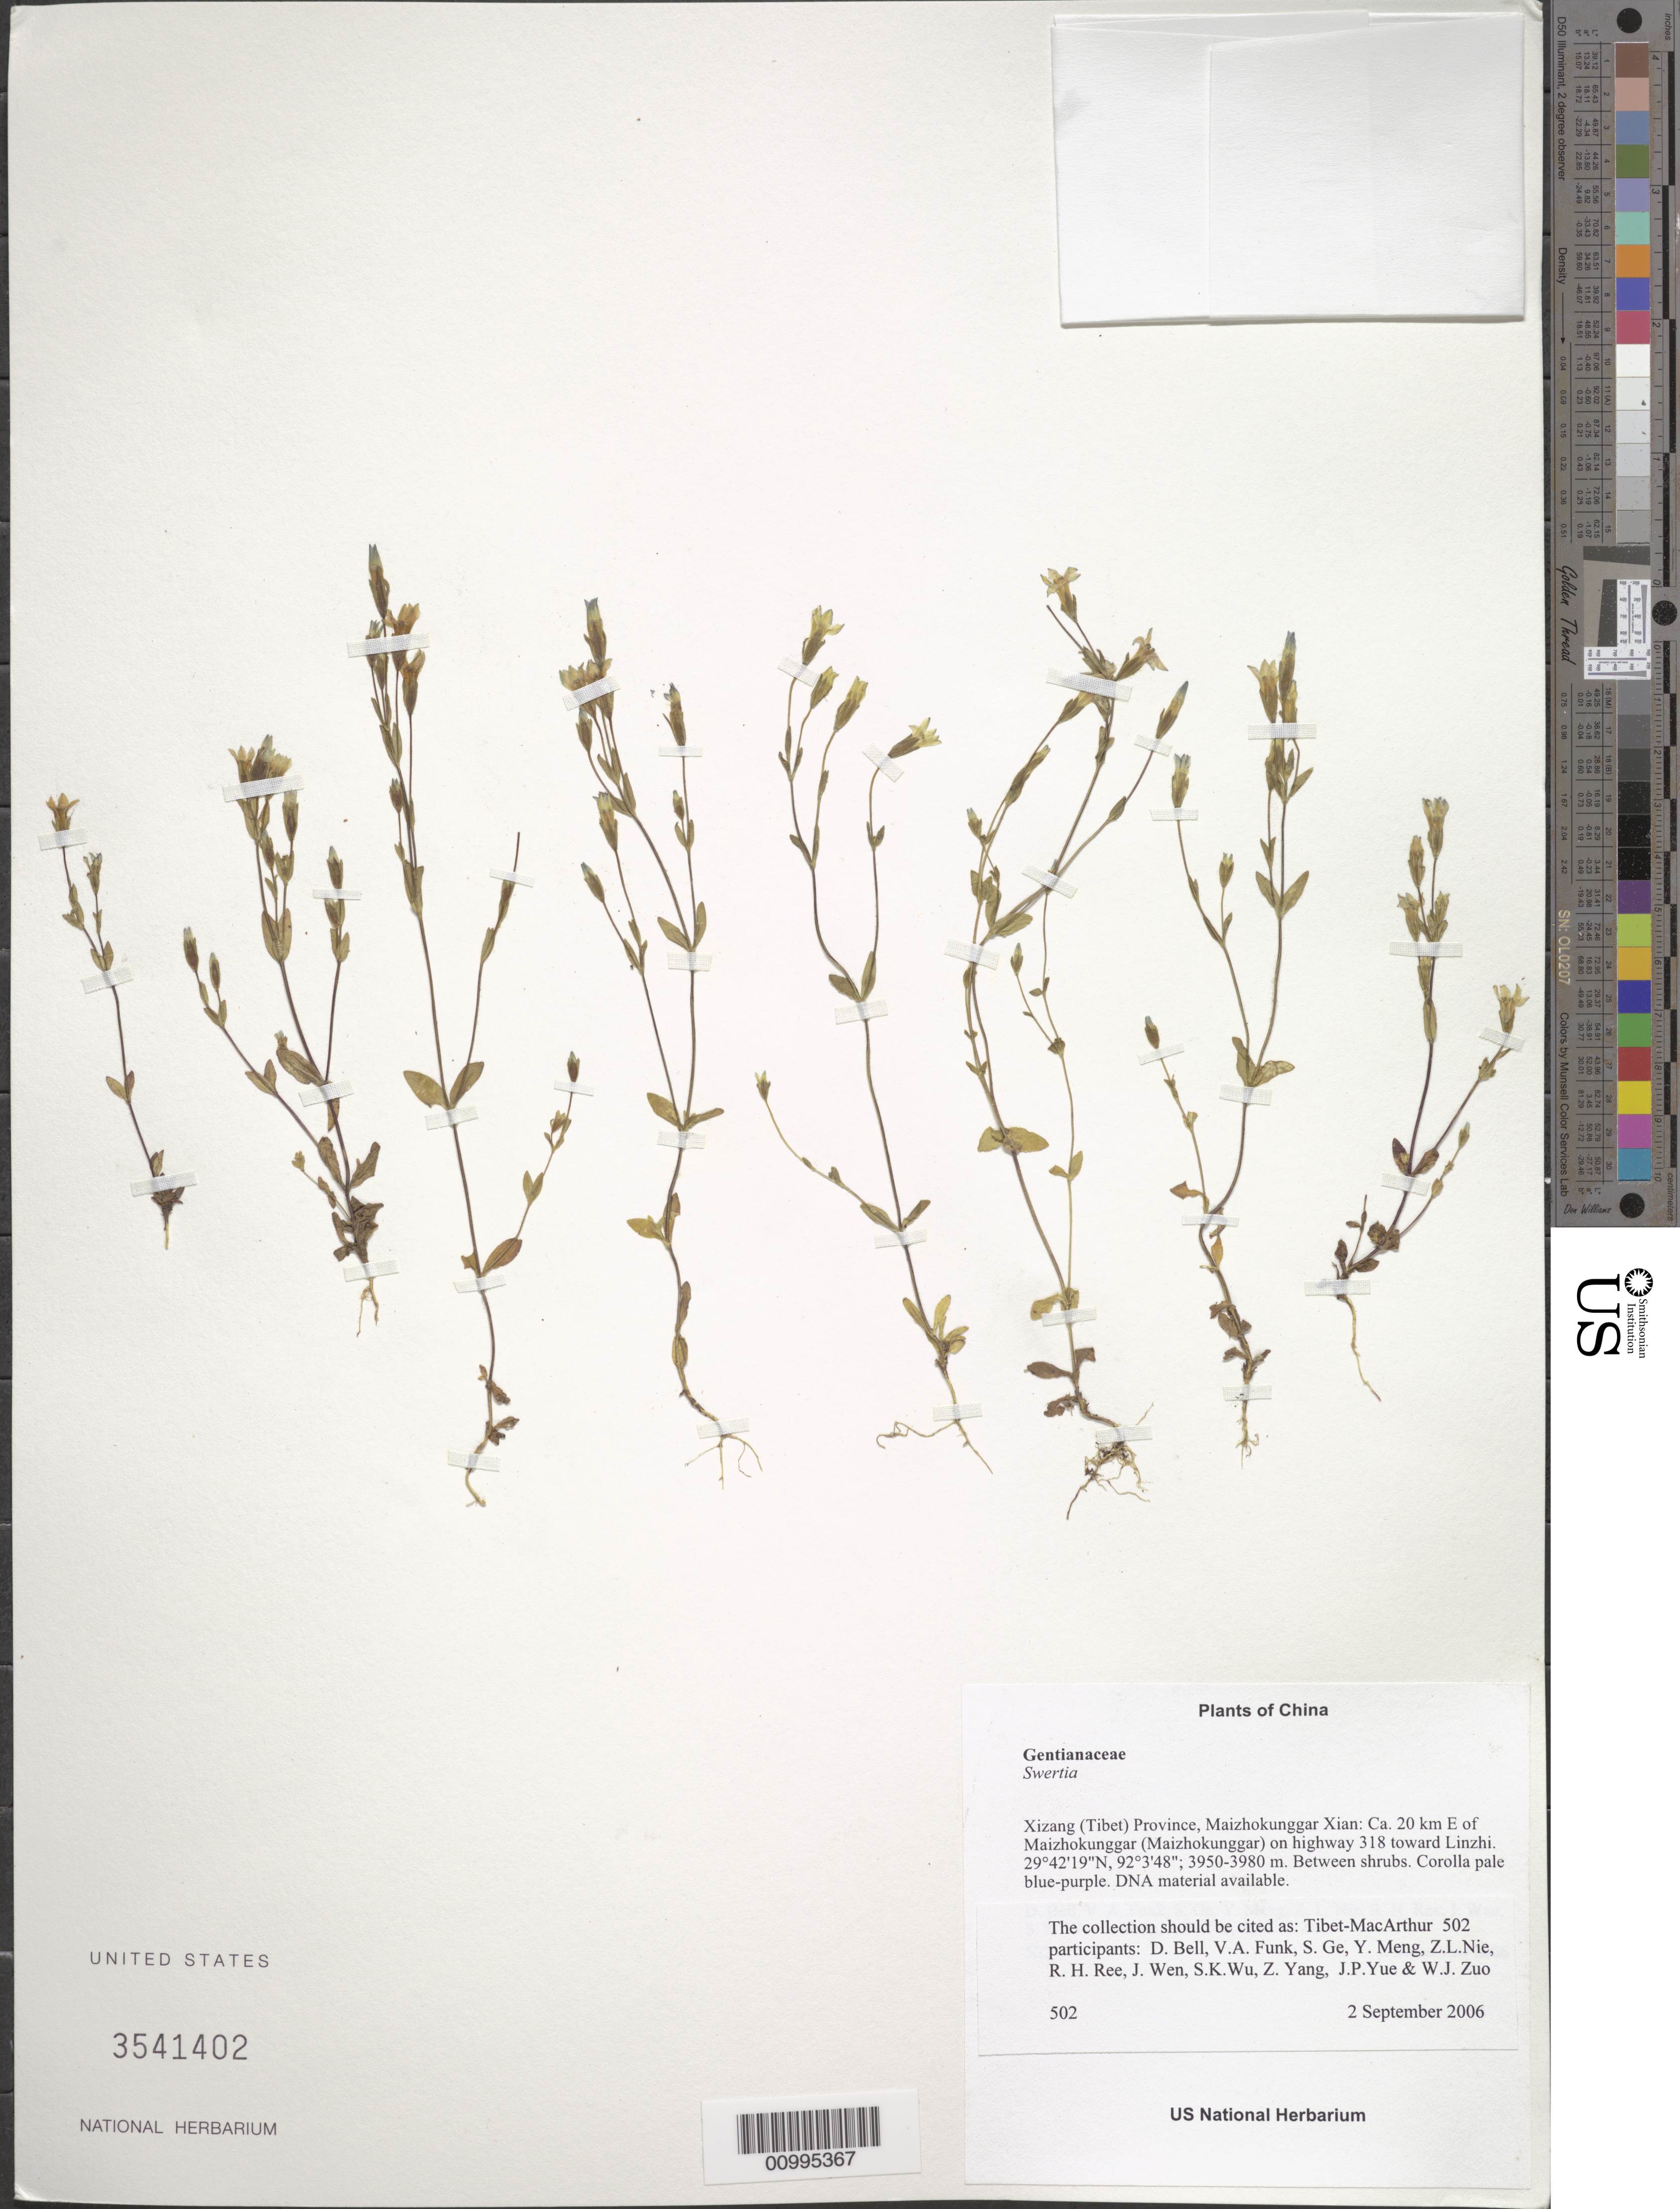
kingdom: Plantae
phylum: Tracheophyta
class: Magnoliopsida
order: Gentianales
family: Gentianaceae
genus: Swertia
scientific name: Swertia sp.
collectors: Tibet-MacArthur, D. A. Bell, V. Funk, S. Ge, Y. Meng, Z. Nie, R. Ree, J. Wen, S. K. Wu, Z. Yang, J. Yue & W. Zuo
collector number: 502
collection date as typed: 02 Sep 2006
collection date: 2006-09-02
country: China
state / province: Xizang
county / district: Maizhokunggar Xian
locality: Ca. 20 km E of Maizhokunggar on highway 318 toward Linzhi.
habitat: Grazed Kobresia meadows with scattered shrubs of Salix, Potentilla fruticosa, and Berberis, with Betula thickets above on slope. Between shrubs.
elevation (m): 3950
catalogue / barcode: US 3541402